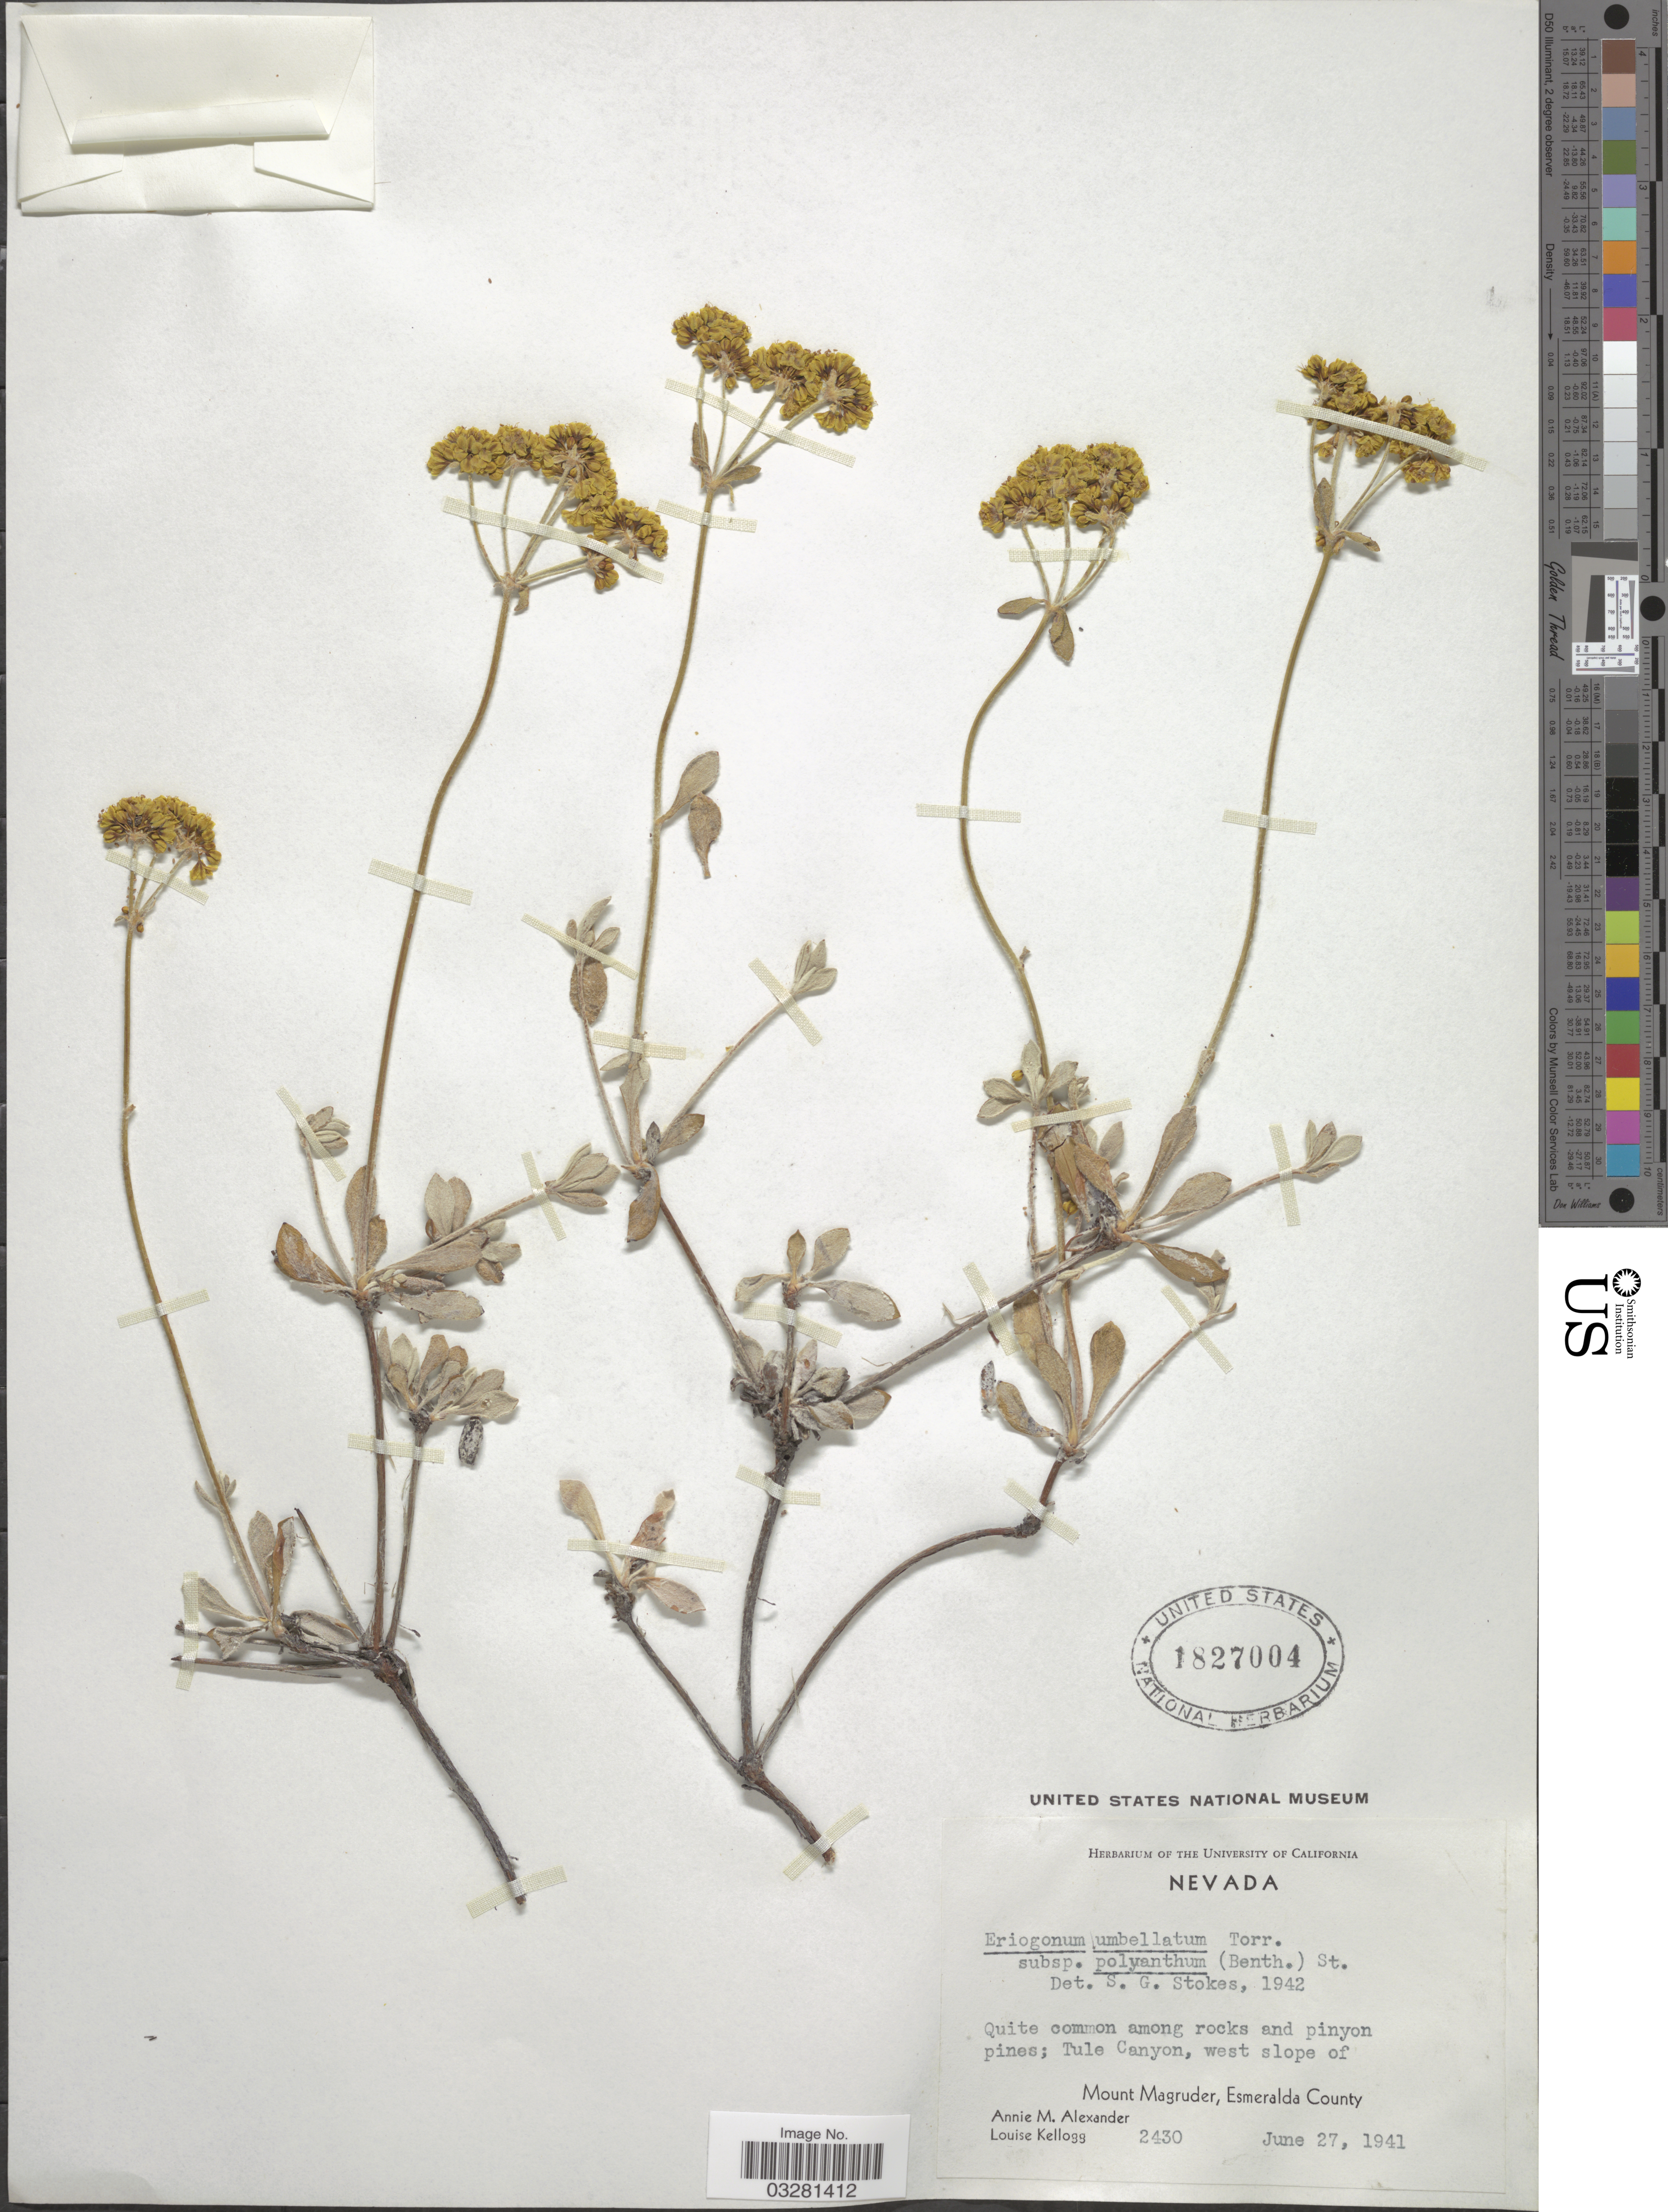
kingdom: Plantae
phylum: Tracheophyta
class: Magnoliopsida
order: Caryophyllales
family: Polygonaceae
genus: Eriogonum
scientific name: Eriogonum umbellatum var. umbellatum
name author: Torr.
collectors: A. M. Alexander & L. Kellogg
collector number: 2430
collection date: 1941-06-27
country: United States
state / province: Nevada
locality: Tule Canyon, west slope of Mount Magruder, Esmeralda County.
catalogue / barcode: US 1827004